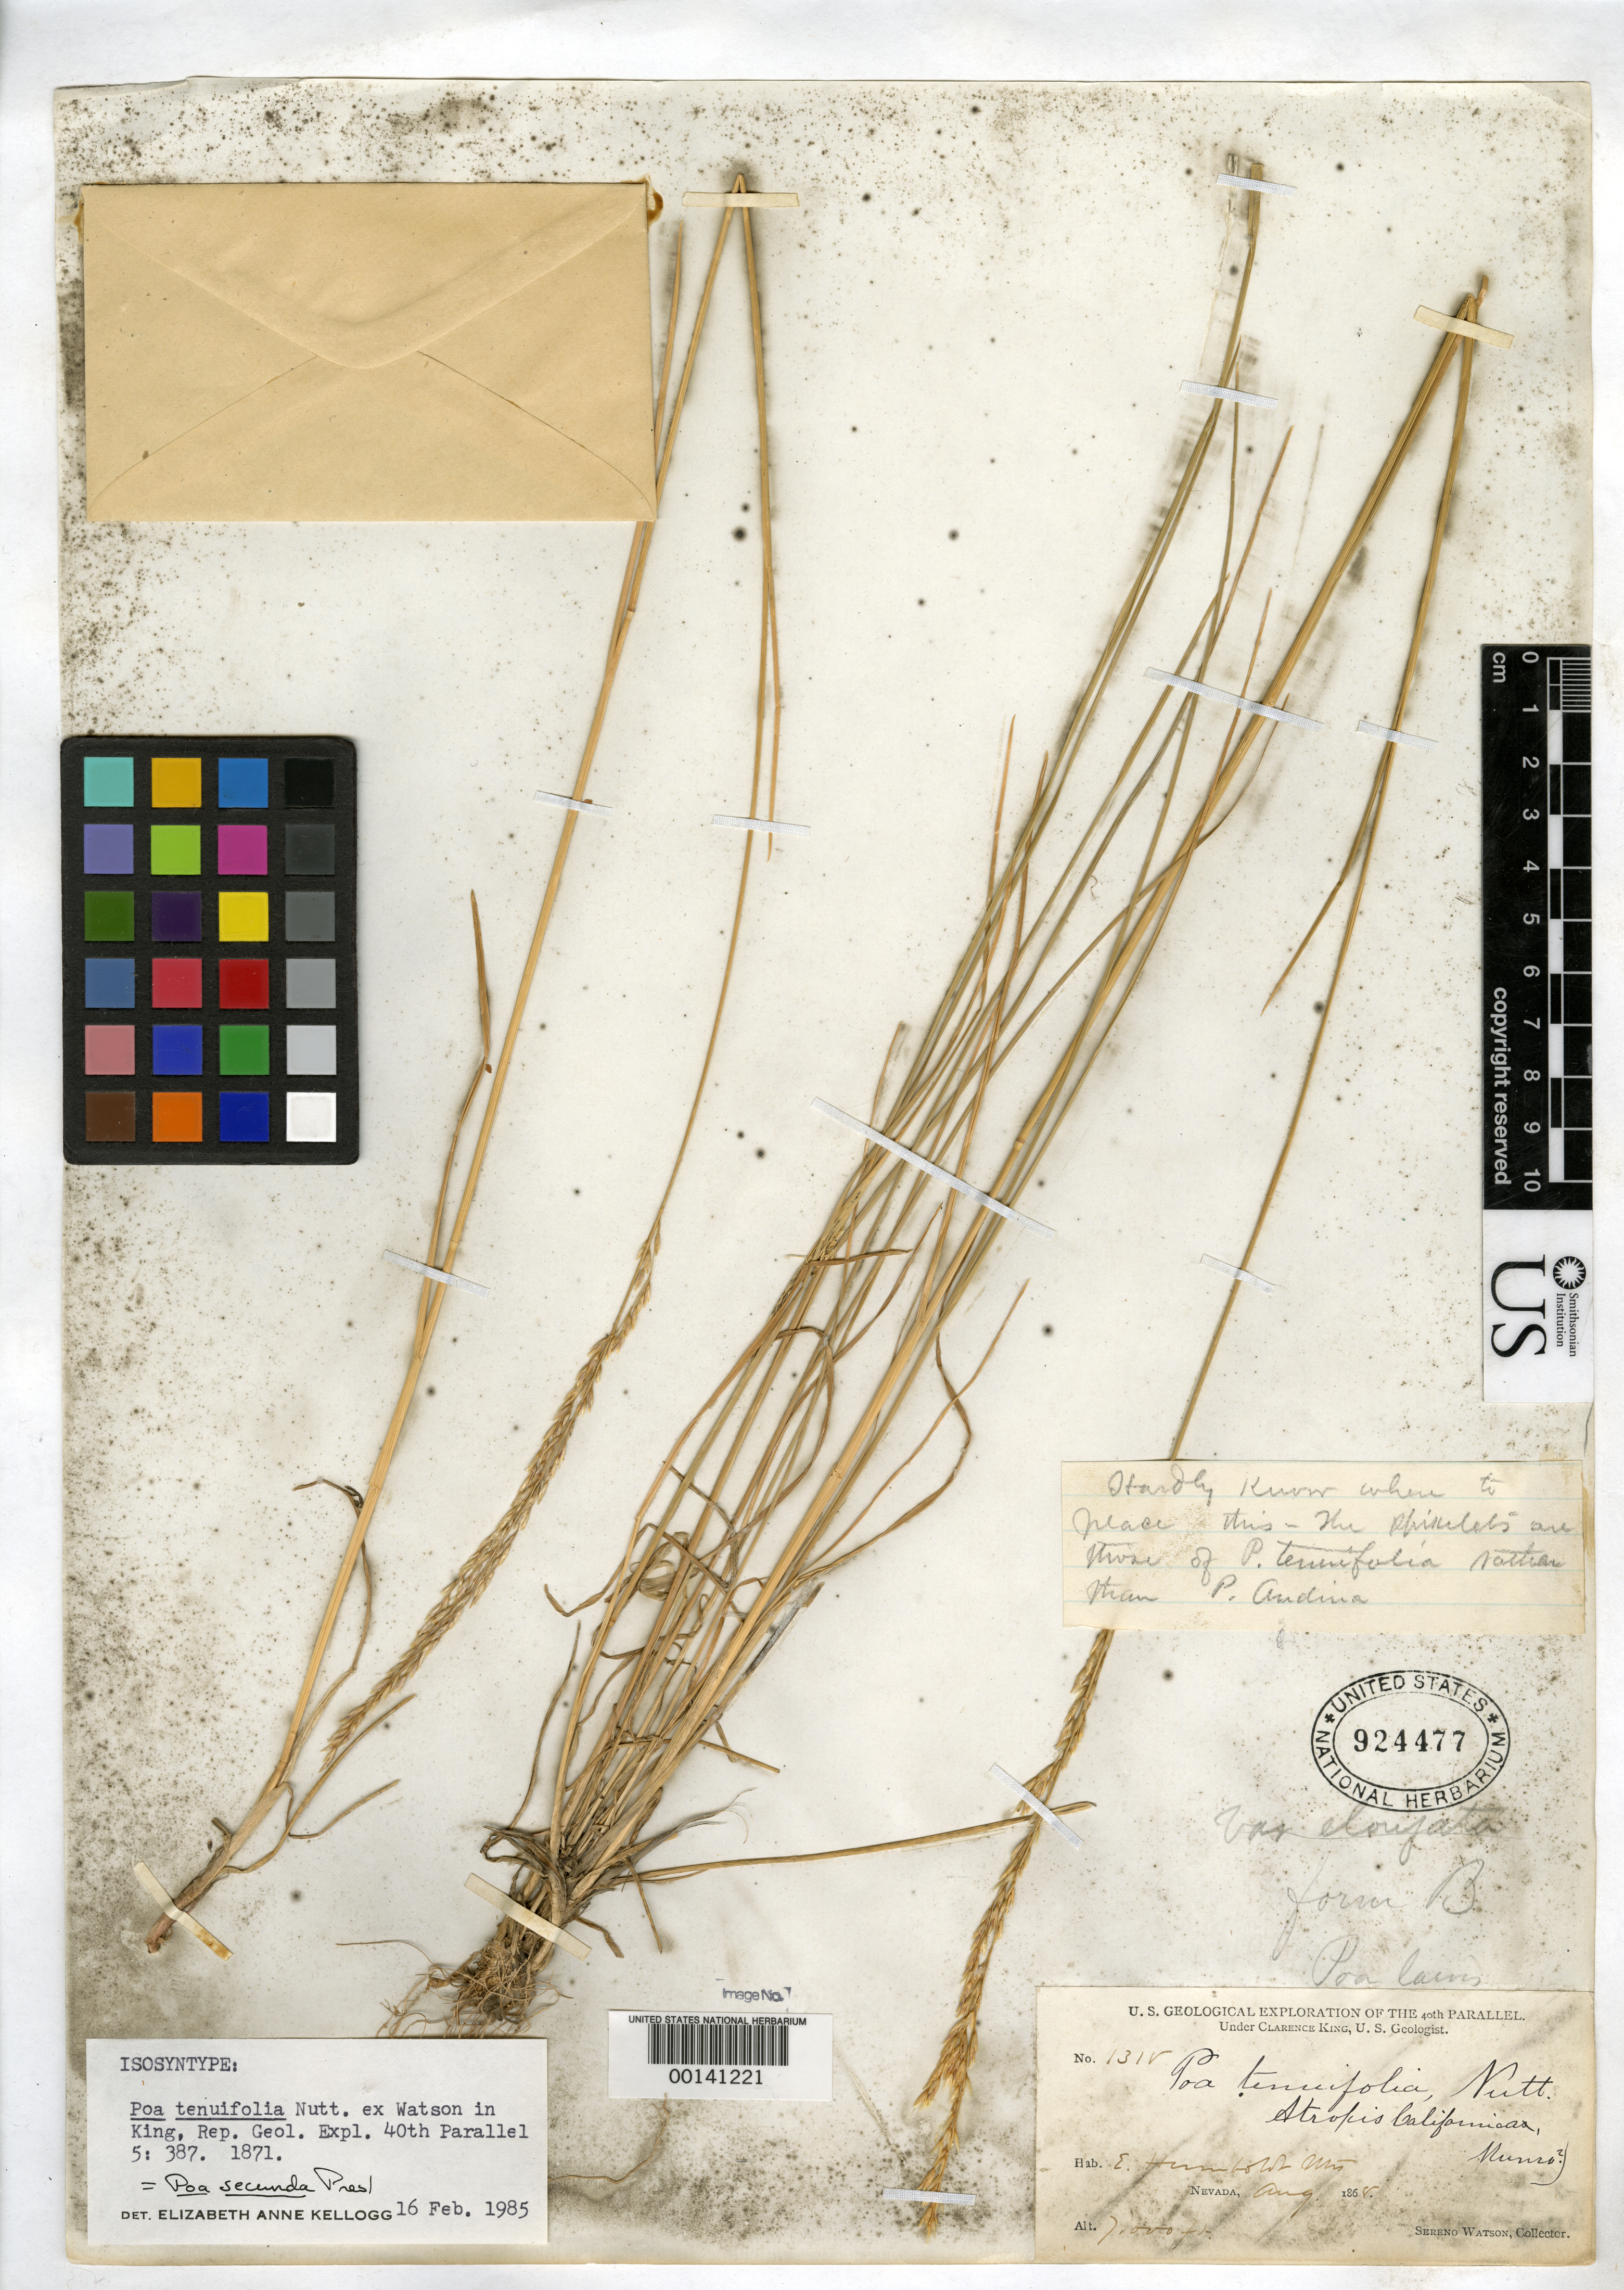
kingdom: Plantae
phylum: Tracheophyta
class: Liliopsida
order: Poales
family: Poaceae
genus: Poa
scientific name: Poa tenuifolia Nutt. ex S. Watson, nom. illeg.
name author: Nutt. ex S. Watson in C. King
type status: Syntype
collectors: S. Watson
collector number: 1318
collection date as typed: Aug 1868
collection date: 1868-08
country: United States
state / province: Nevada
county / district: Elko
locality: E. Humboldt [Ruby] Mts.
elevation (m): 2134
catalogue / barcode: US 924477